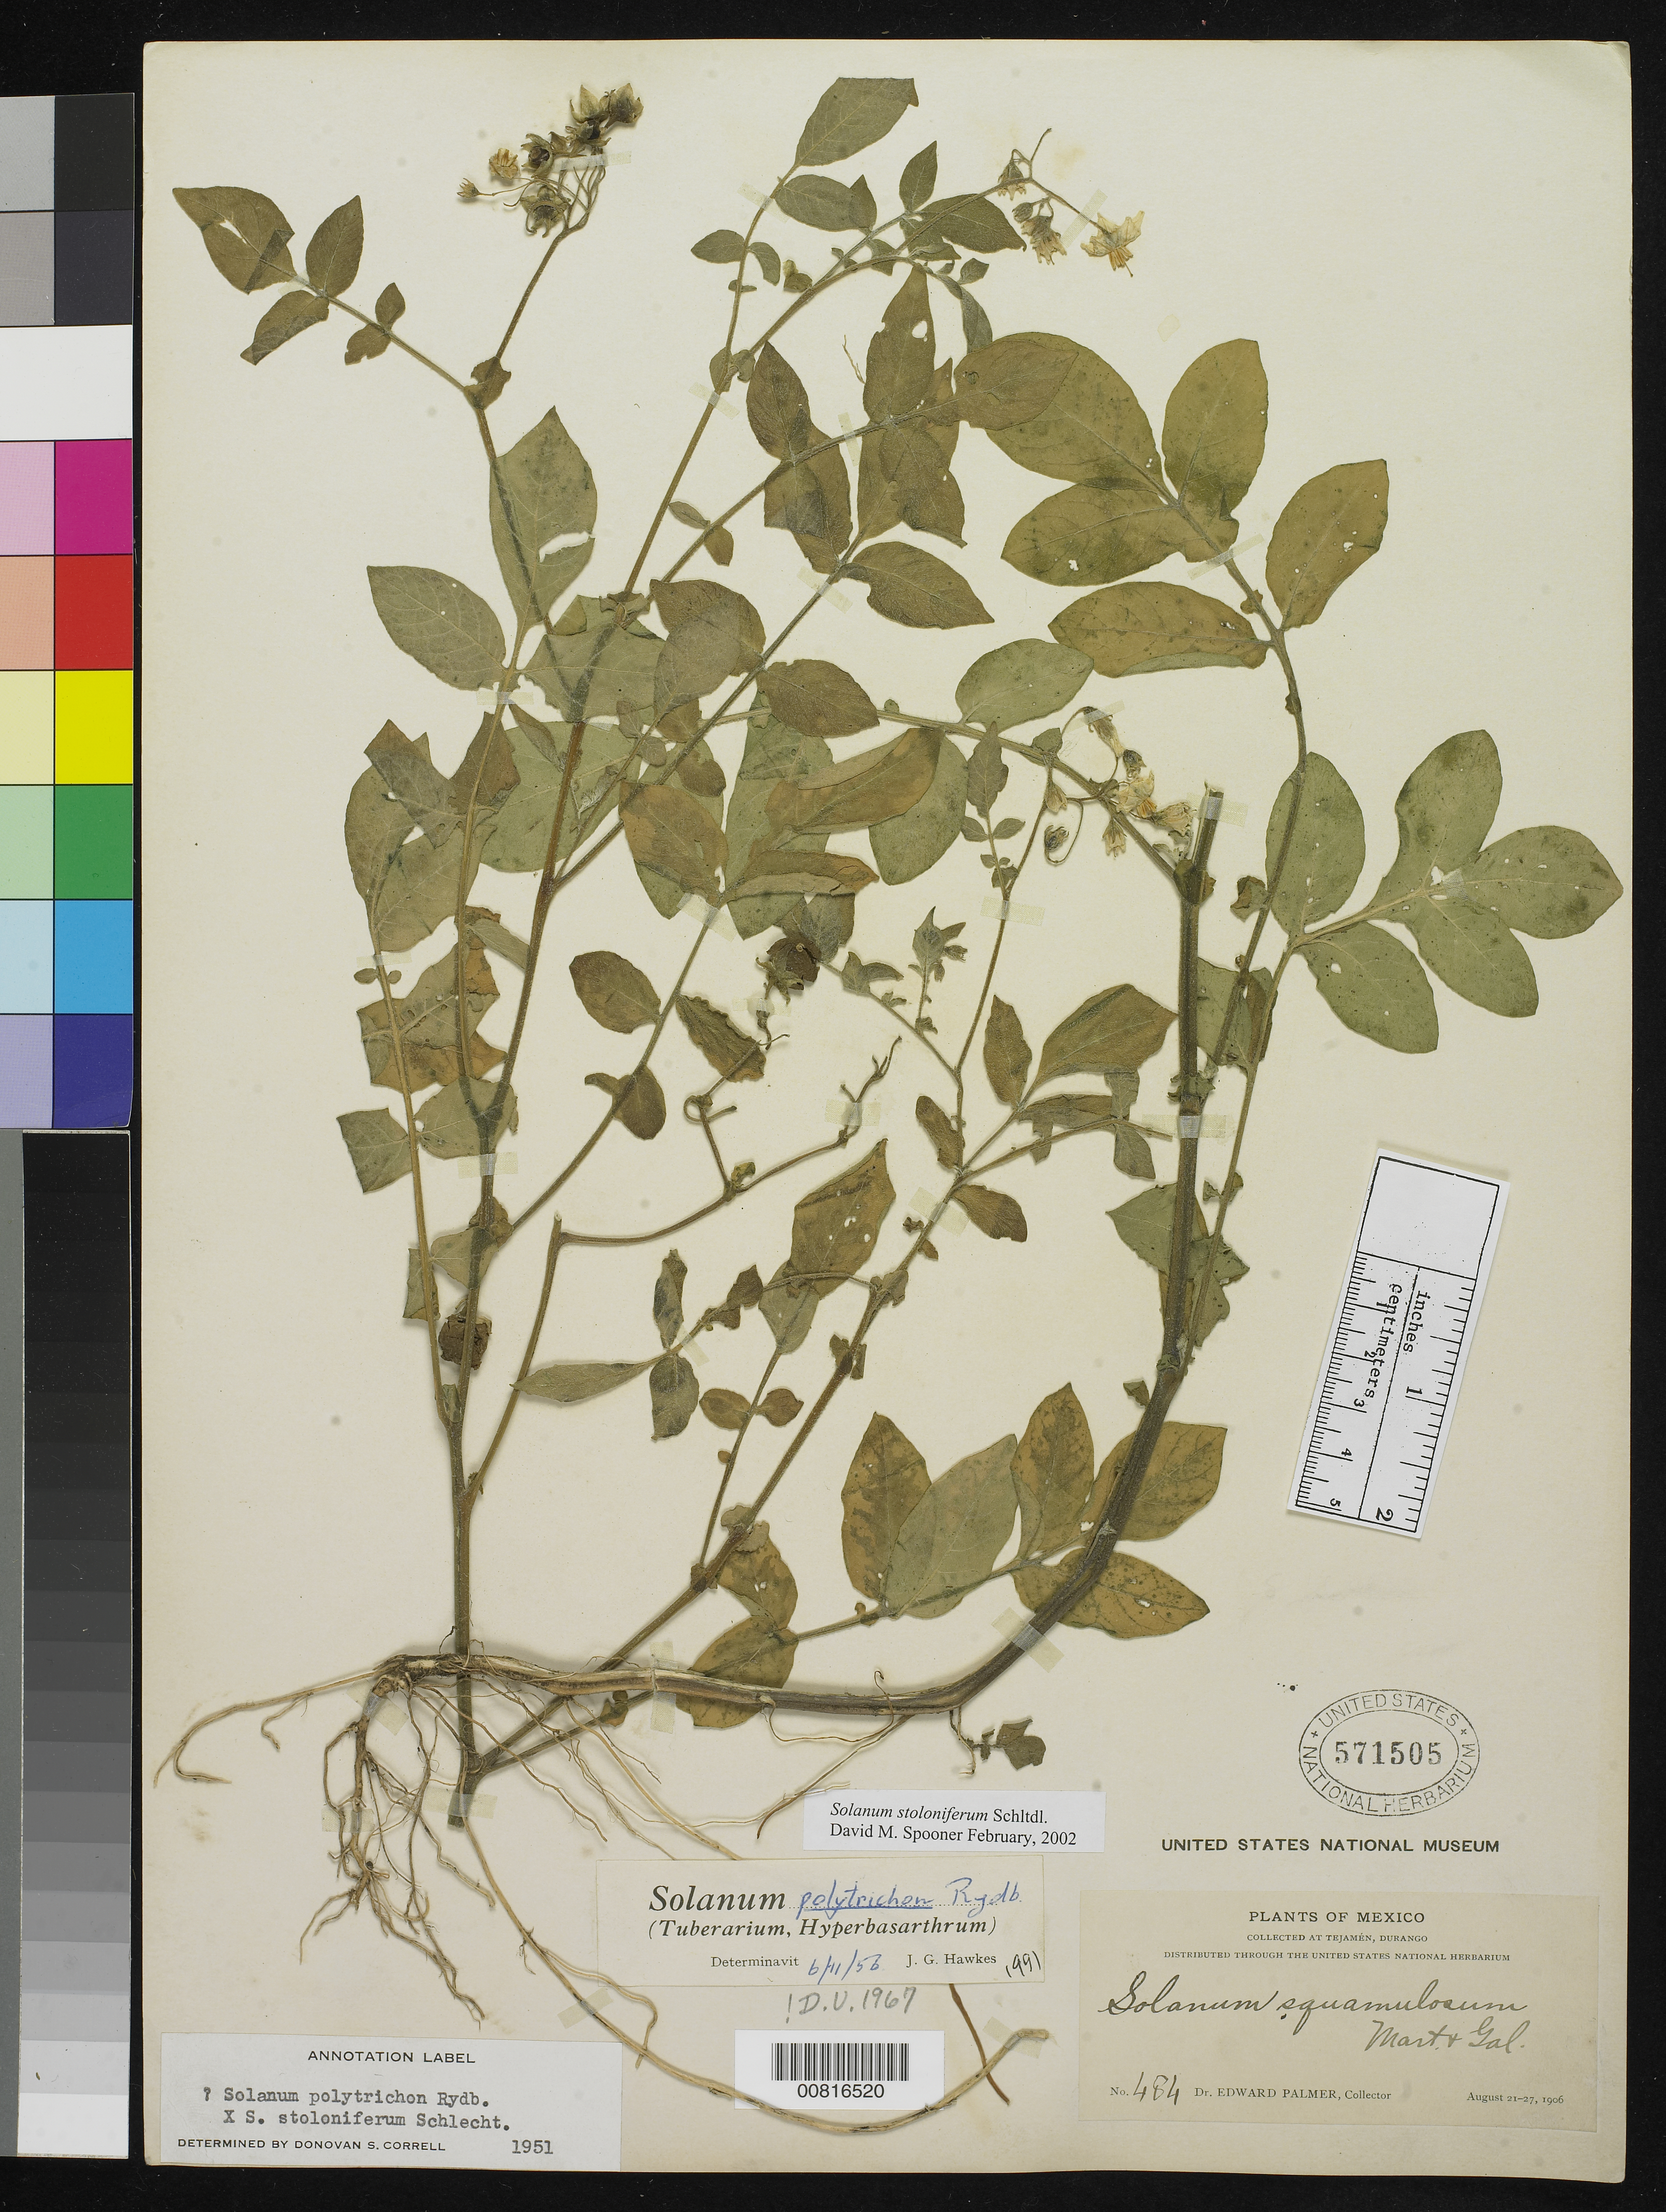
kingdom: Plantae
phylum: Tracheophyta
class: Magnoliopsida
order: Solanales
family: Solanaceae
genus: Solanum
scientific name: Solanum stoloniferum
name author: Schltdl.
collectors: E. Palmer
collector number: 484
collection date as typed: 21 Aug 1906 to 27 Aug 1906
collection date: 1906-08-21/1906-08-27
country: Mexico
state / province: Durango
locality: Tejamén, Durango.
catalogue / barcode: US 571505